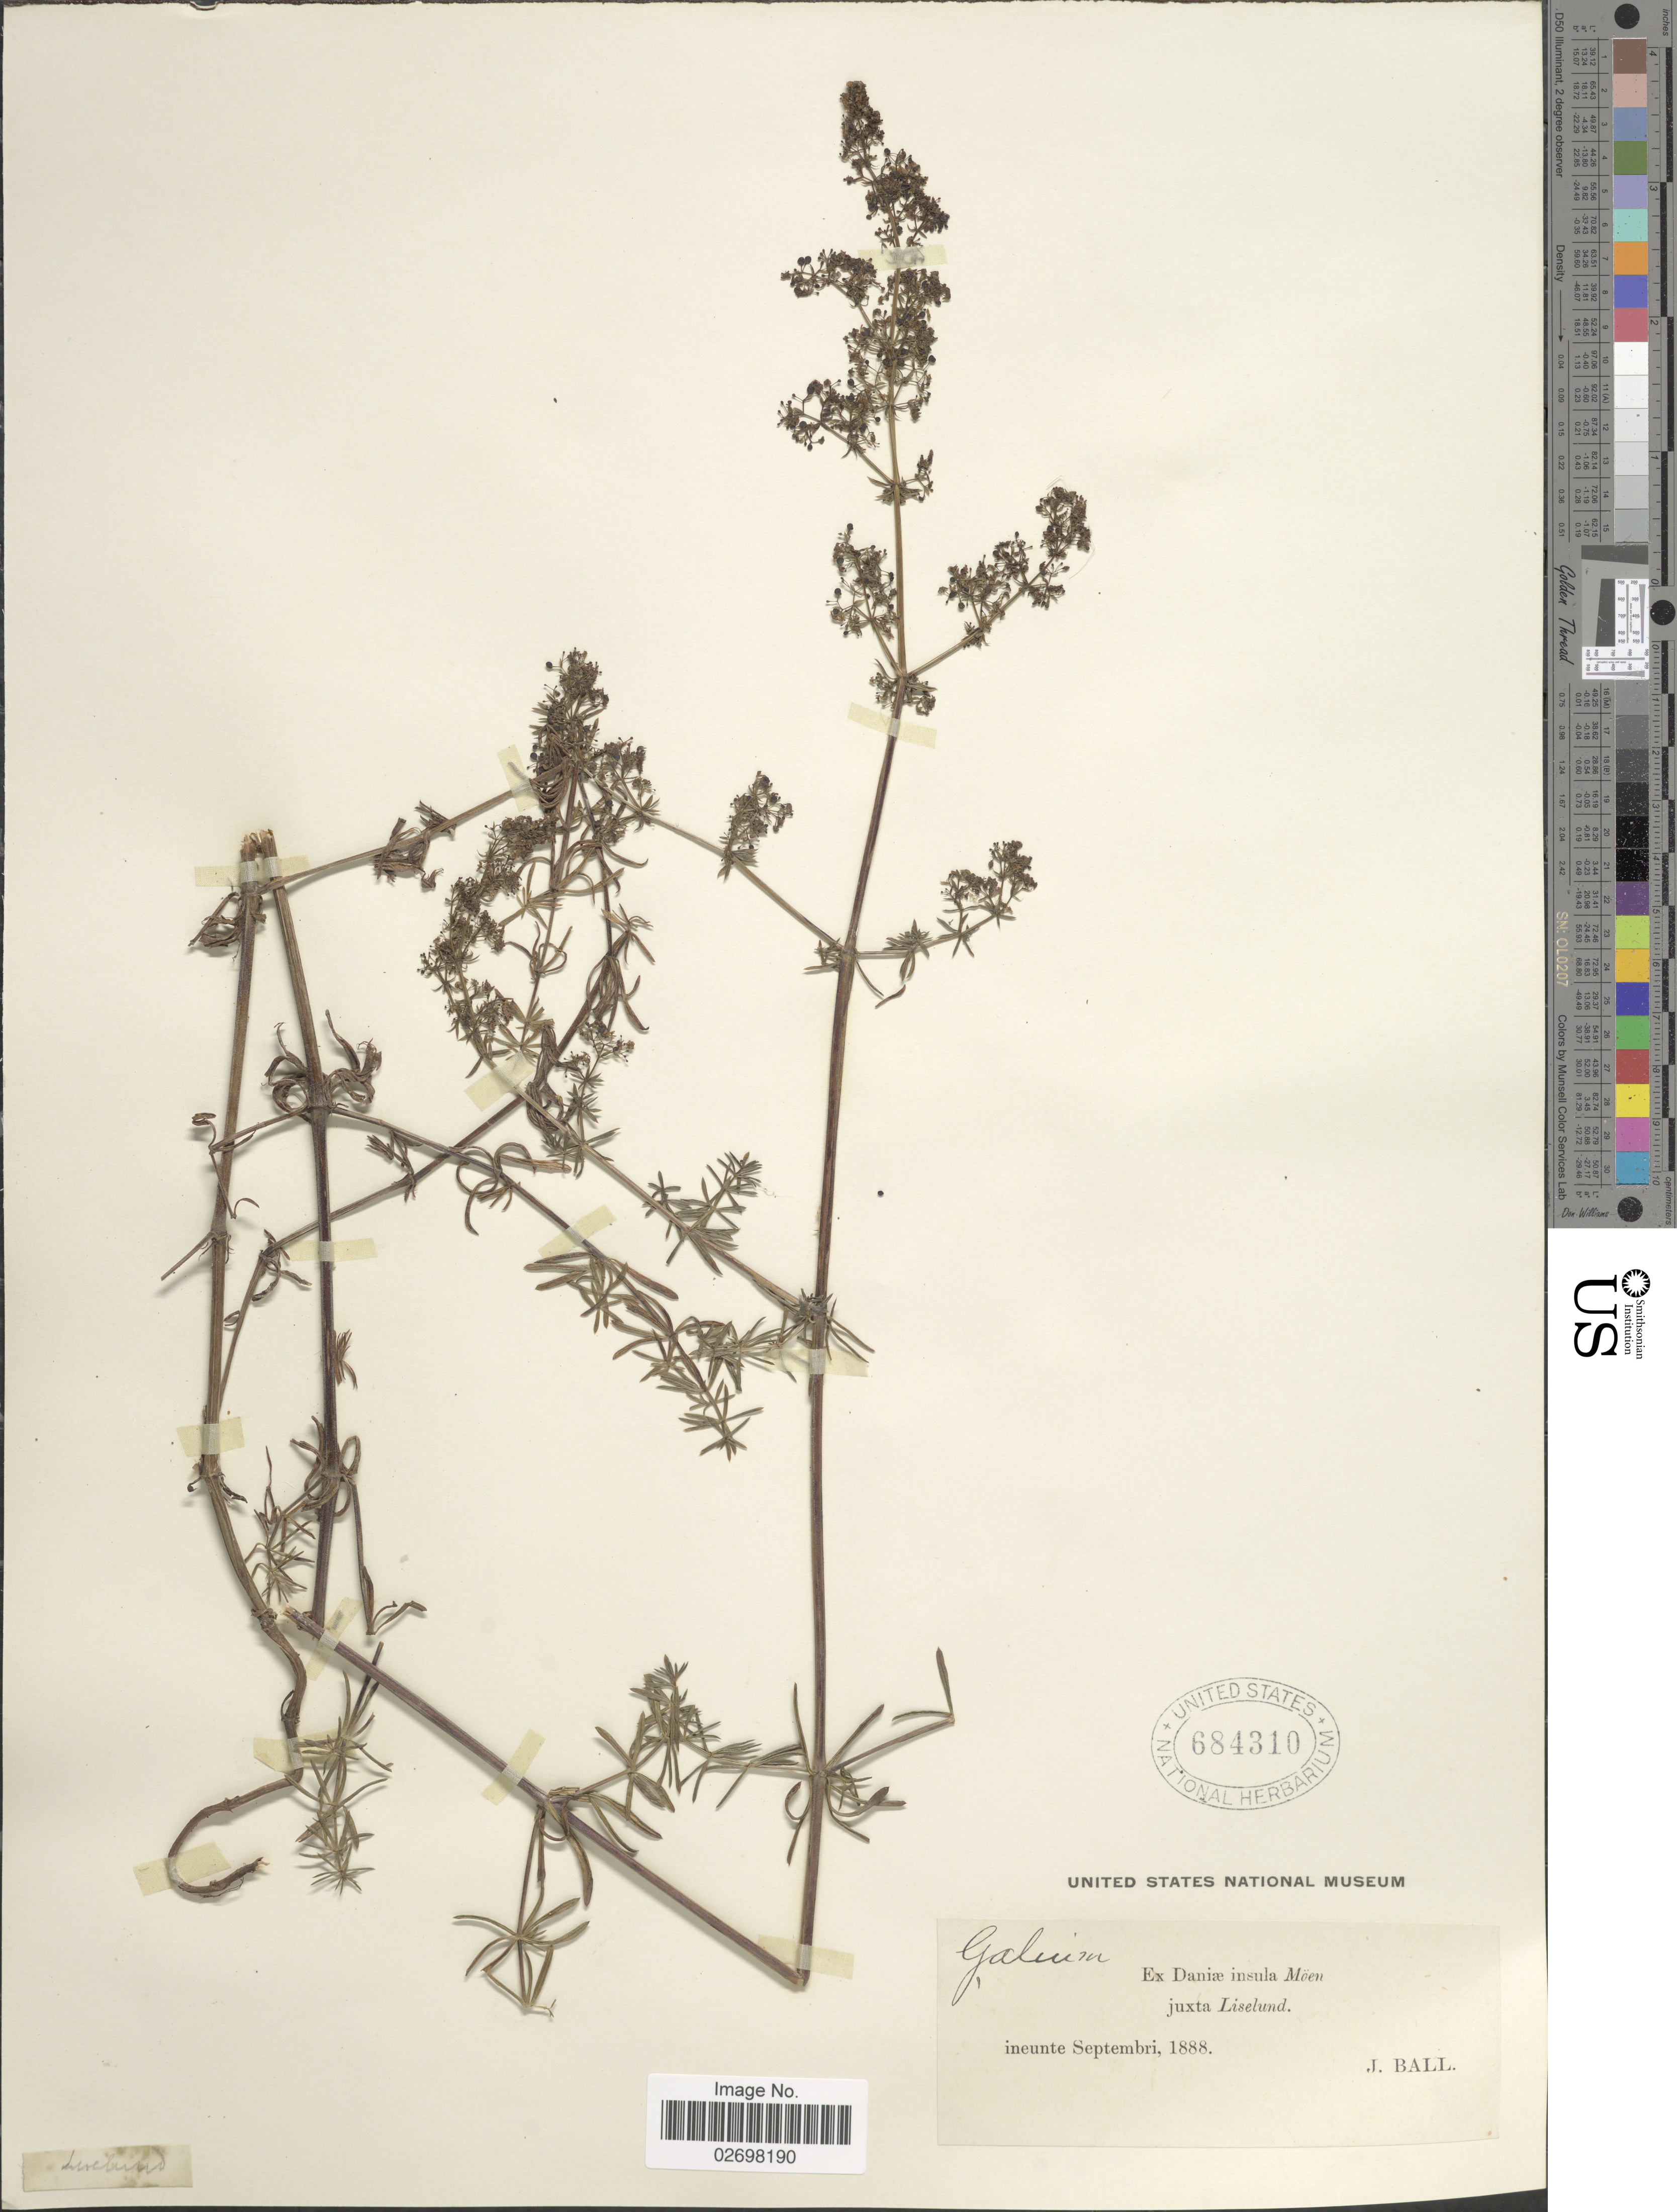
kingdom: Plantae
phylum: Tracheophyta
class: Magnoliopsida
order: Gentianales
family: Rubiaceae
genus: Galium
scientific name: Galium sp.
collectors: J. Ball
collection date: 1888-09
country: Denmark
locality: Daniæ insula Möen juxta Liselund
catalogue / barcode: US 684310